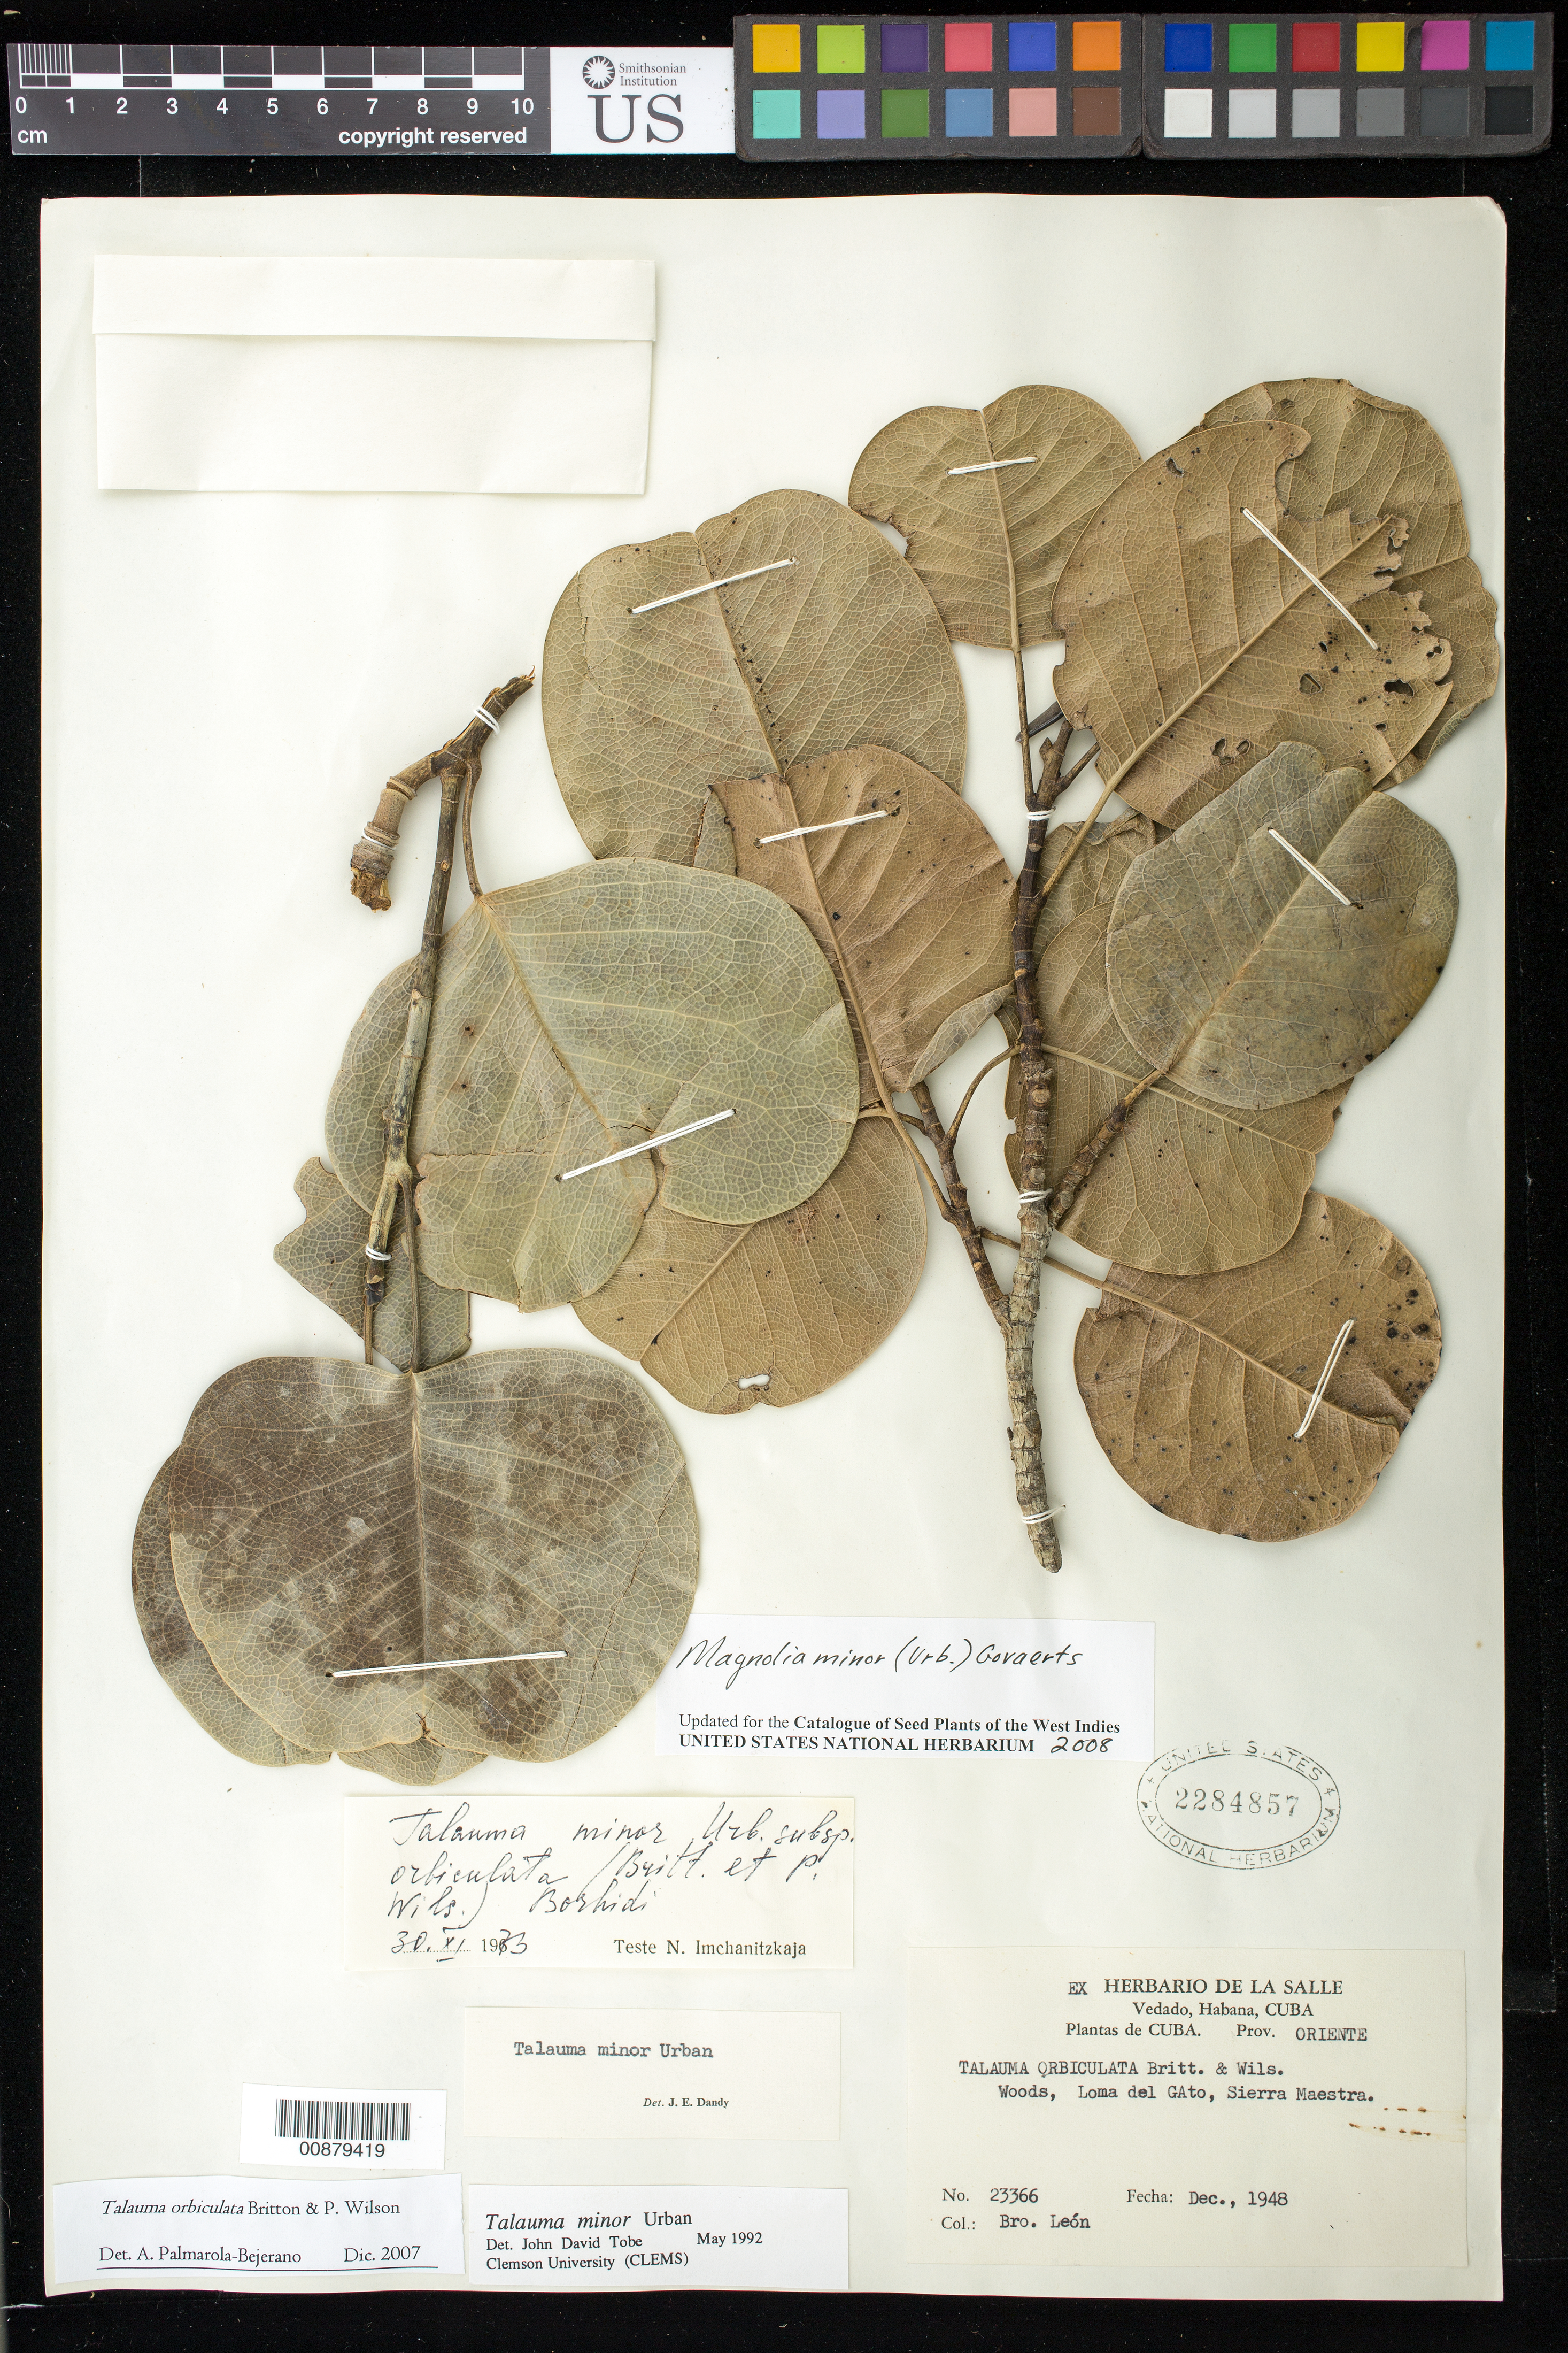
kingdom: Plantae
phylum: Tracheophyta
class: Magnoliopsida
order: Magnoliales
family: Magnoliaceae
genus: Magnolia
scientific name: Magnolia minor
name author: (Urb.) Govaerts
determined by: Cat. Seed Plants West Indies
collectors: Bro. León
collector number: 23366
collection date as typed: Dec 1948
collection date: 1948-12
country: Cuba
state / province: Oriente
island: Cuba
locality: Loma del Gato, Sierra Maestra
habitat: Woods.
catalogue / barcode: US 2284857